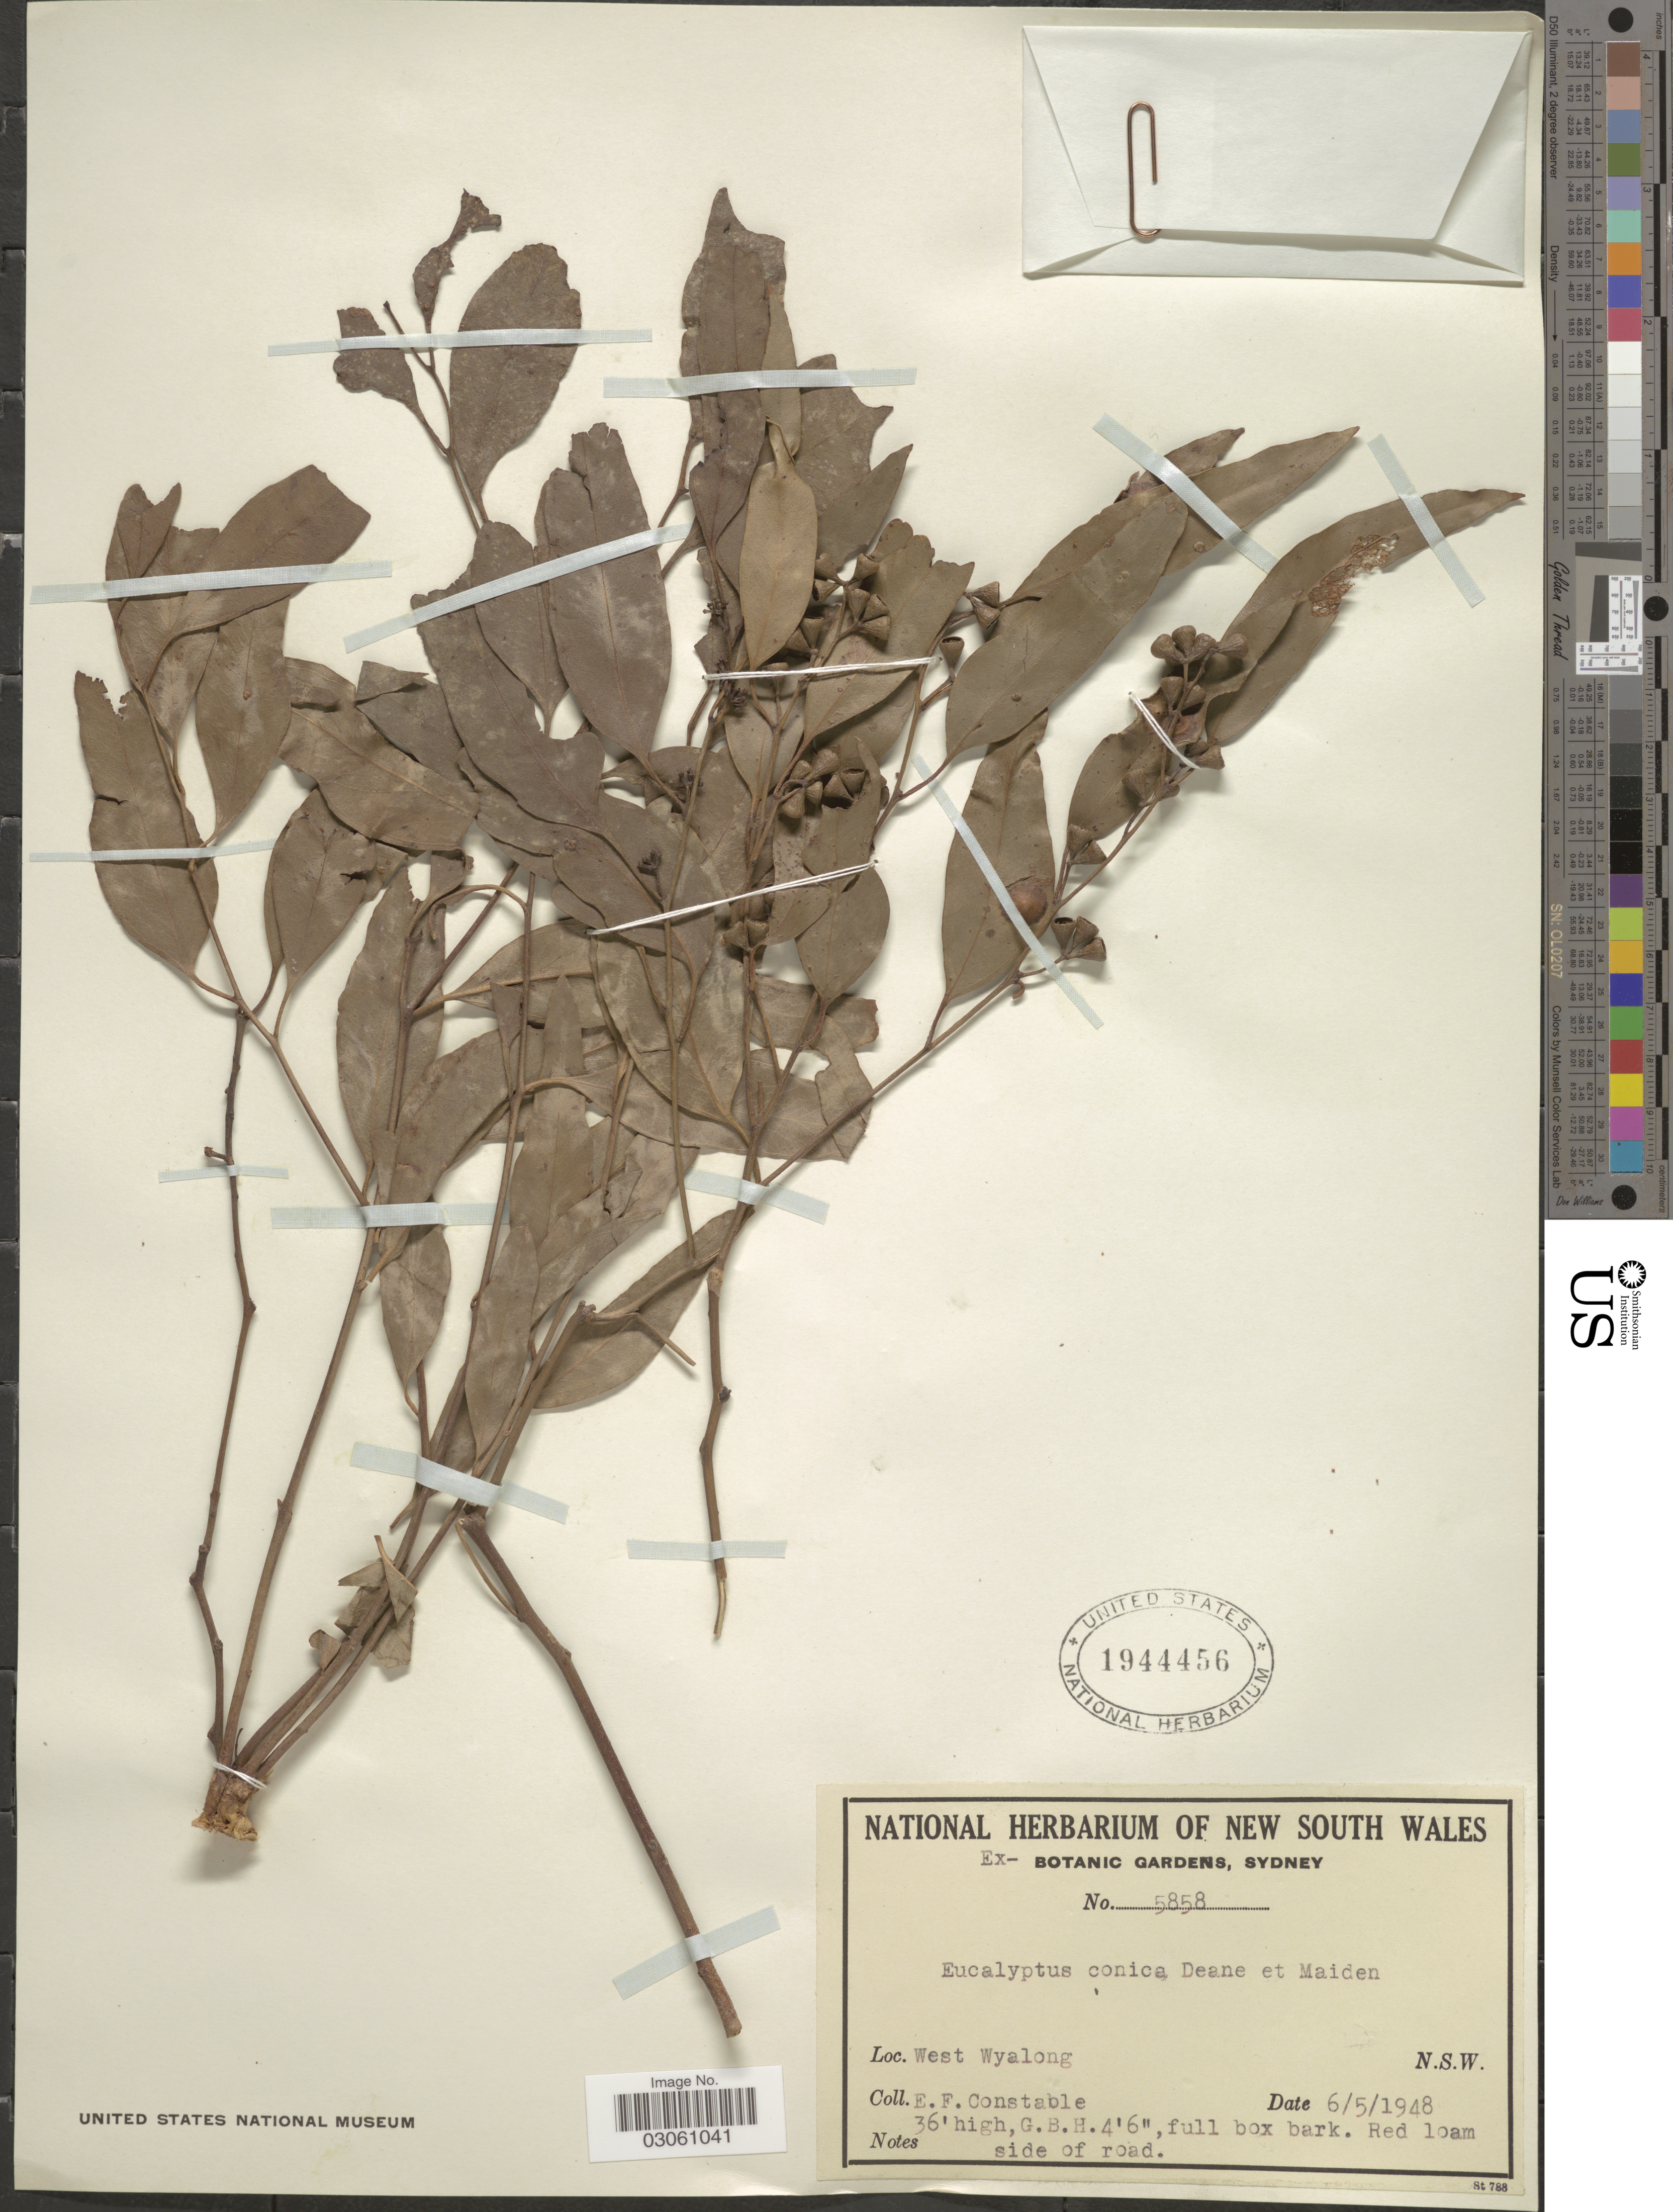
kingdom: Plantae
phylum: Tracheophyta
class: Magnoliopsida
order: Myrtales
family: Myrtaceae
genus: Eucalyptus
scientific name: Eucalyptus conica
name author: H. Deane & Maiden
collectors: E. F. Constable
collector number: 5858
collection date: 1948-05-06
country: Australia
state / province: New South Wales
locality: West Wyalong.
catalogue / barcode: US 1944456